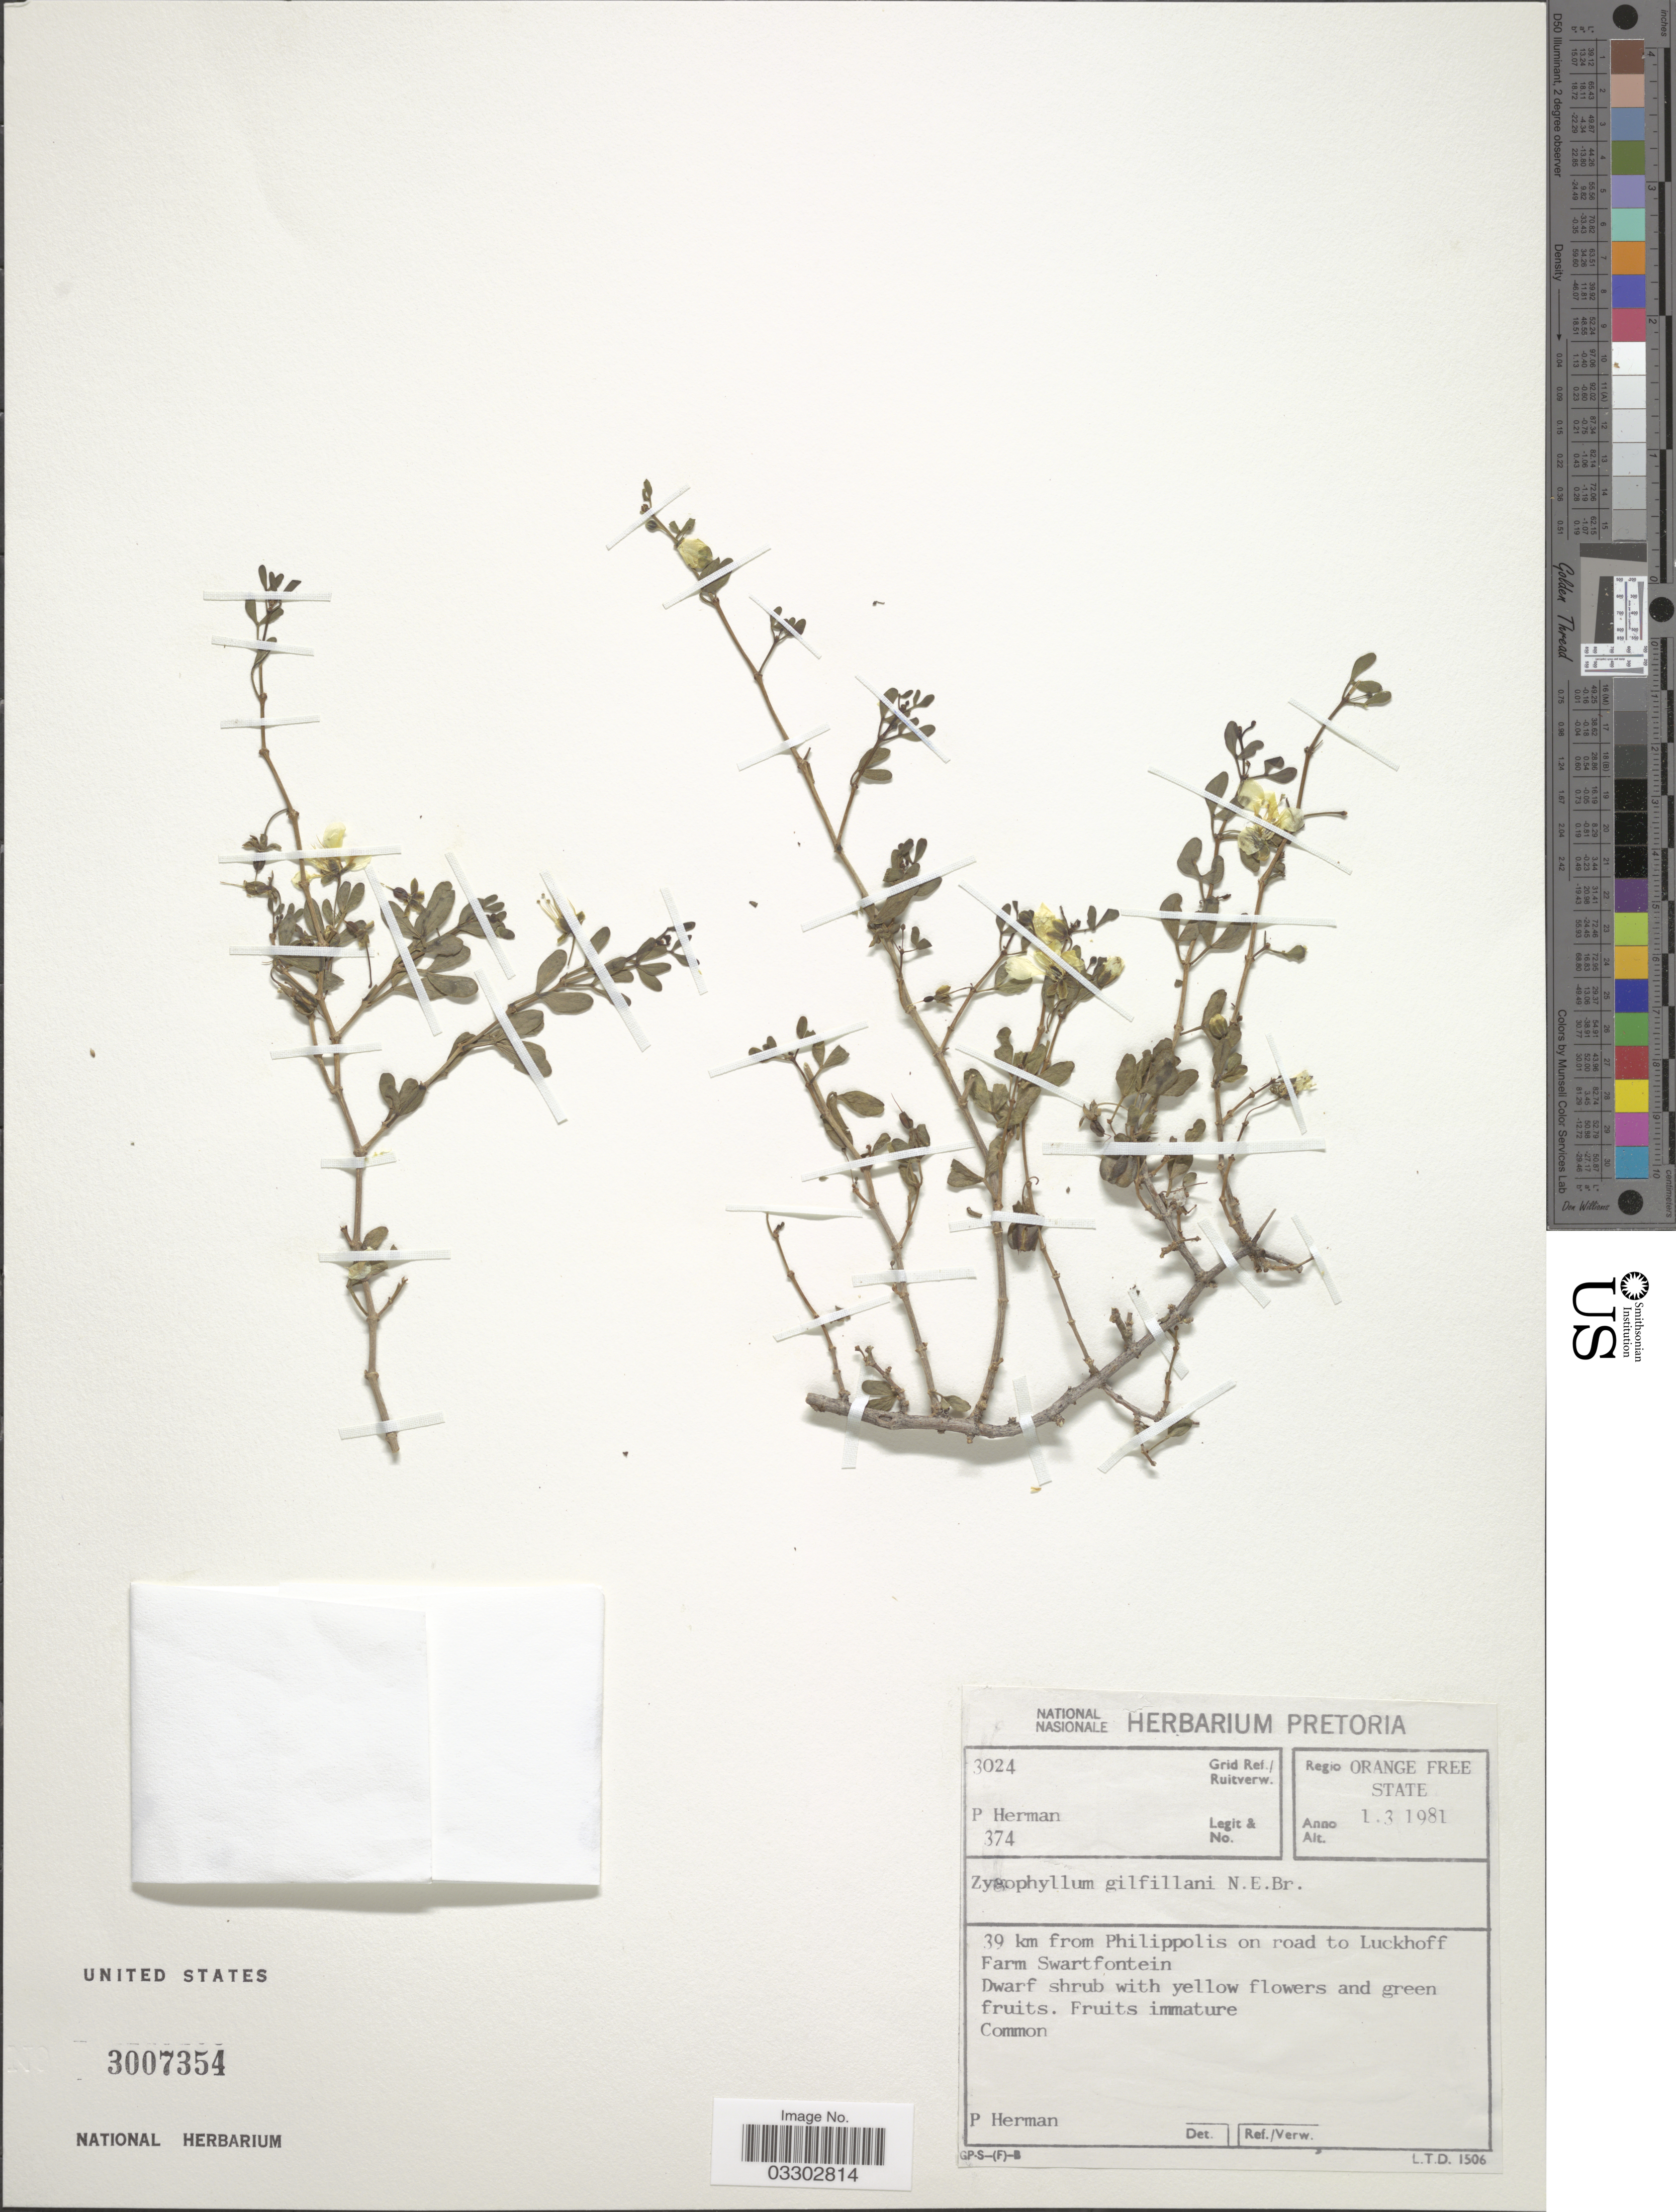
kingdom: Plantae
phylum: Tracheophyta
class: Magnoliopsida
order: Zygophyllales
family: Zygophyllaceae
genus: Roepera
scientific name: Roepera lichtensteiniana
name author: (Cham.) Beier & Thulin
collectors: P. Herman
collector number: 374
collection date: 1981-03-01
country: South Africa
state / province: Free State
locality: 3024 Grid Ref./Ruitverw. Regio Orange Free State. 39 km from Philippolis on road to Luckhoff Farm Swartfontein.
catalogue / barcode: US 3007354